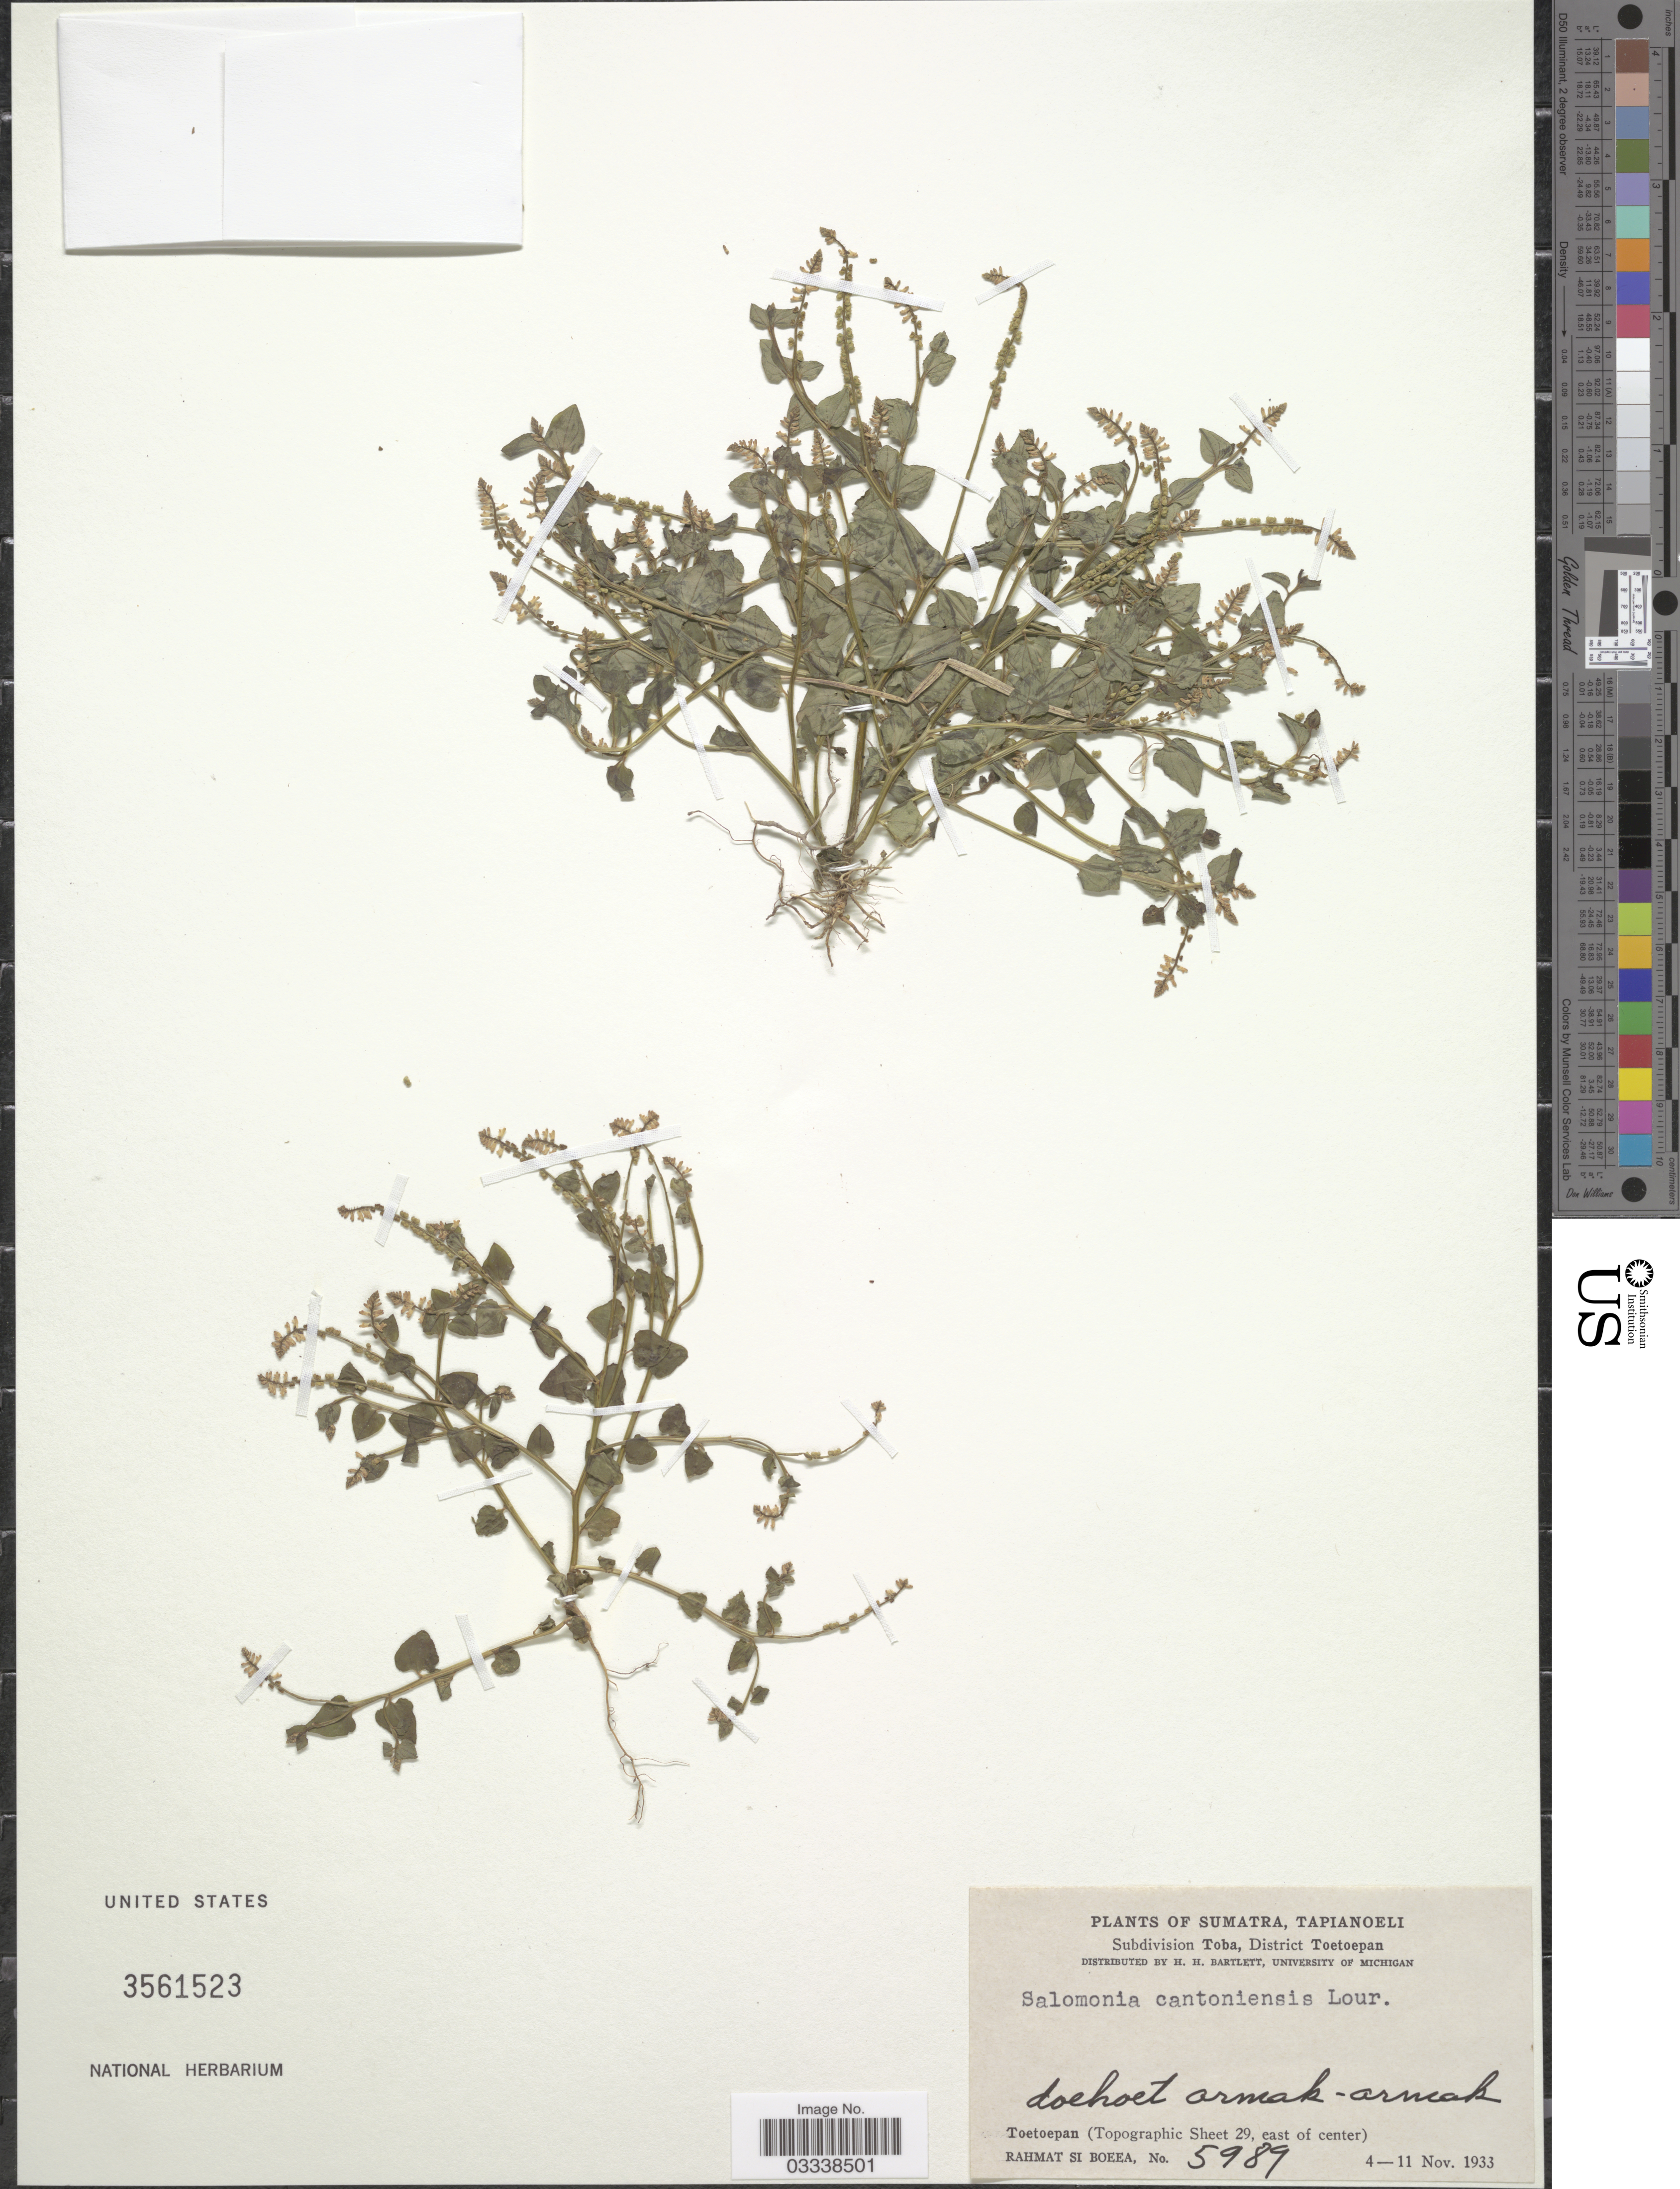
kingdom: Plantae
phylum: Tracheophyta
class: Magnoliopsida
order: Fabales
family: Polygalaceae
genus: Salomonia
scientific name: Salomonia cantoniensis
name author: Lour.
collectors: Rahmat Si Boeea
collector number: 5989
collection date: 1933-11-04/1933-11-11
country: Indonesia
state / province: Sumatra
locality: Tapianoeli, Subdivision Toba, District Toetoepan, Toetoepan (Topographic Sheet 29, east of center).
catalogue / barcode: US 3561523